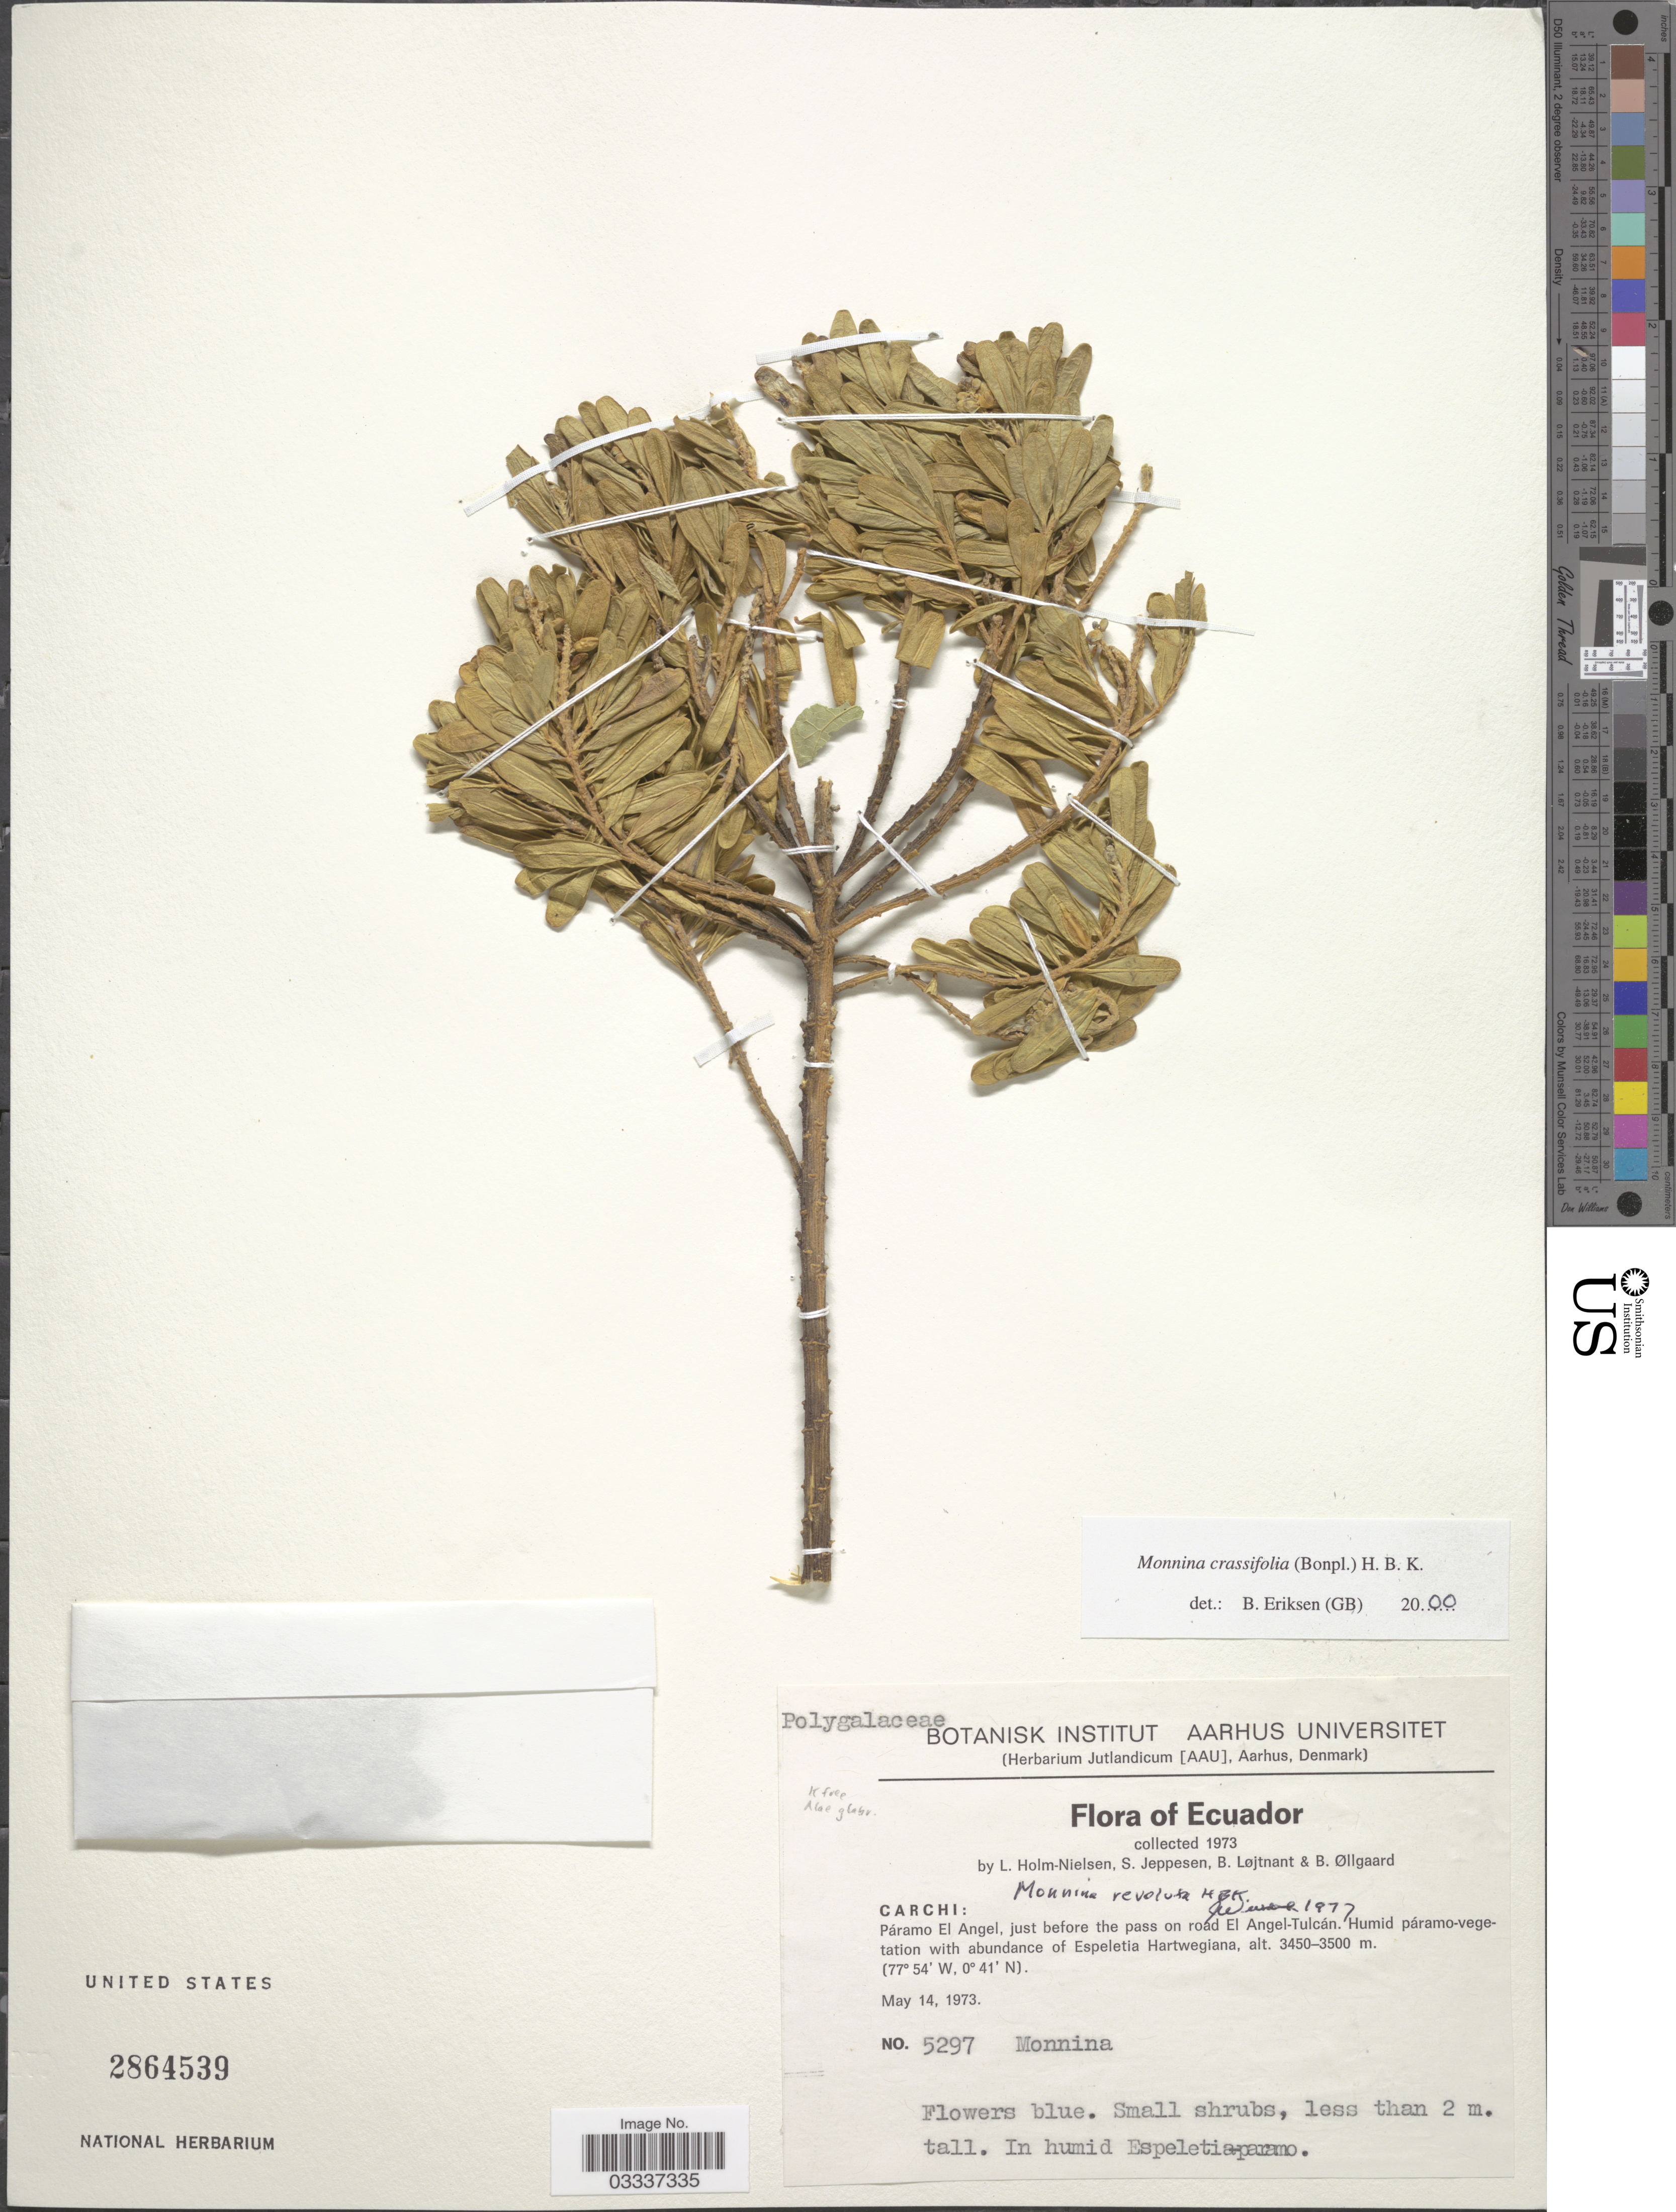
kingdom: Plantae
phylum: Tracheophyta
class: Magnoliopsida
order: Fabales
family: Polygalaceae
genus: Monnina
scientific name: Monnina crassifolia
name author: (Bonpl.) Kunth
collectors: L. Holm-Nielsen, S. Jeppesen, B. Löjtnant & B. Øllgaard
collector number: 5297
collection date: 1973-05-14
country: Ecuador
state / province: Carchi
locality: Páramo El Angel, in the pass on road El Angel-Tulcán.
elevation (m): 3450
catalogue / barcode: US 2864539